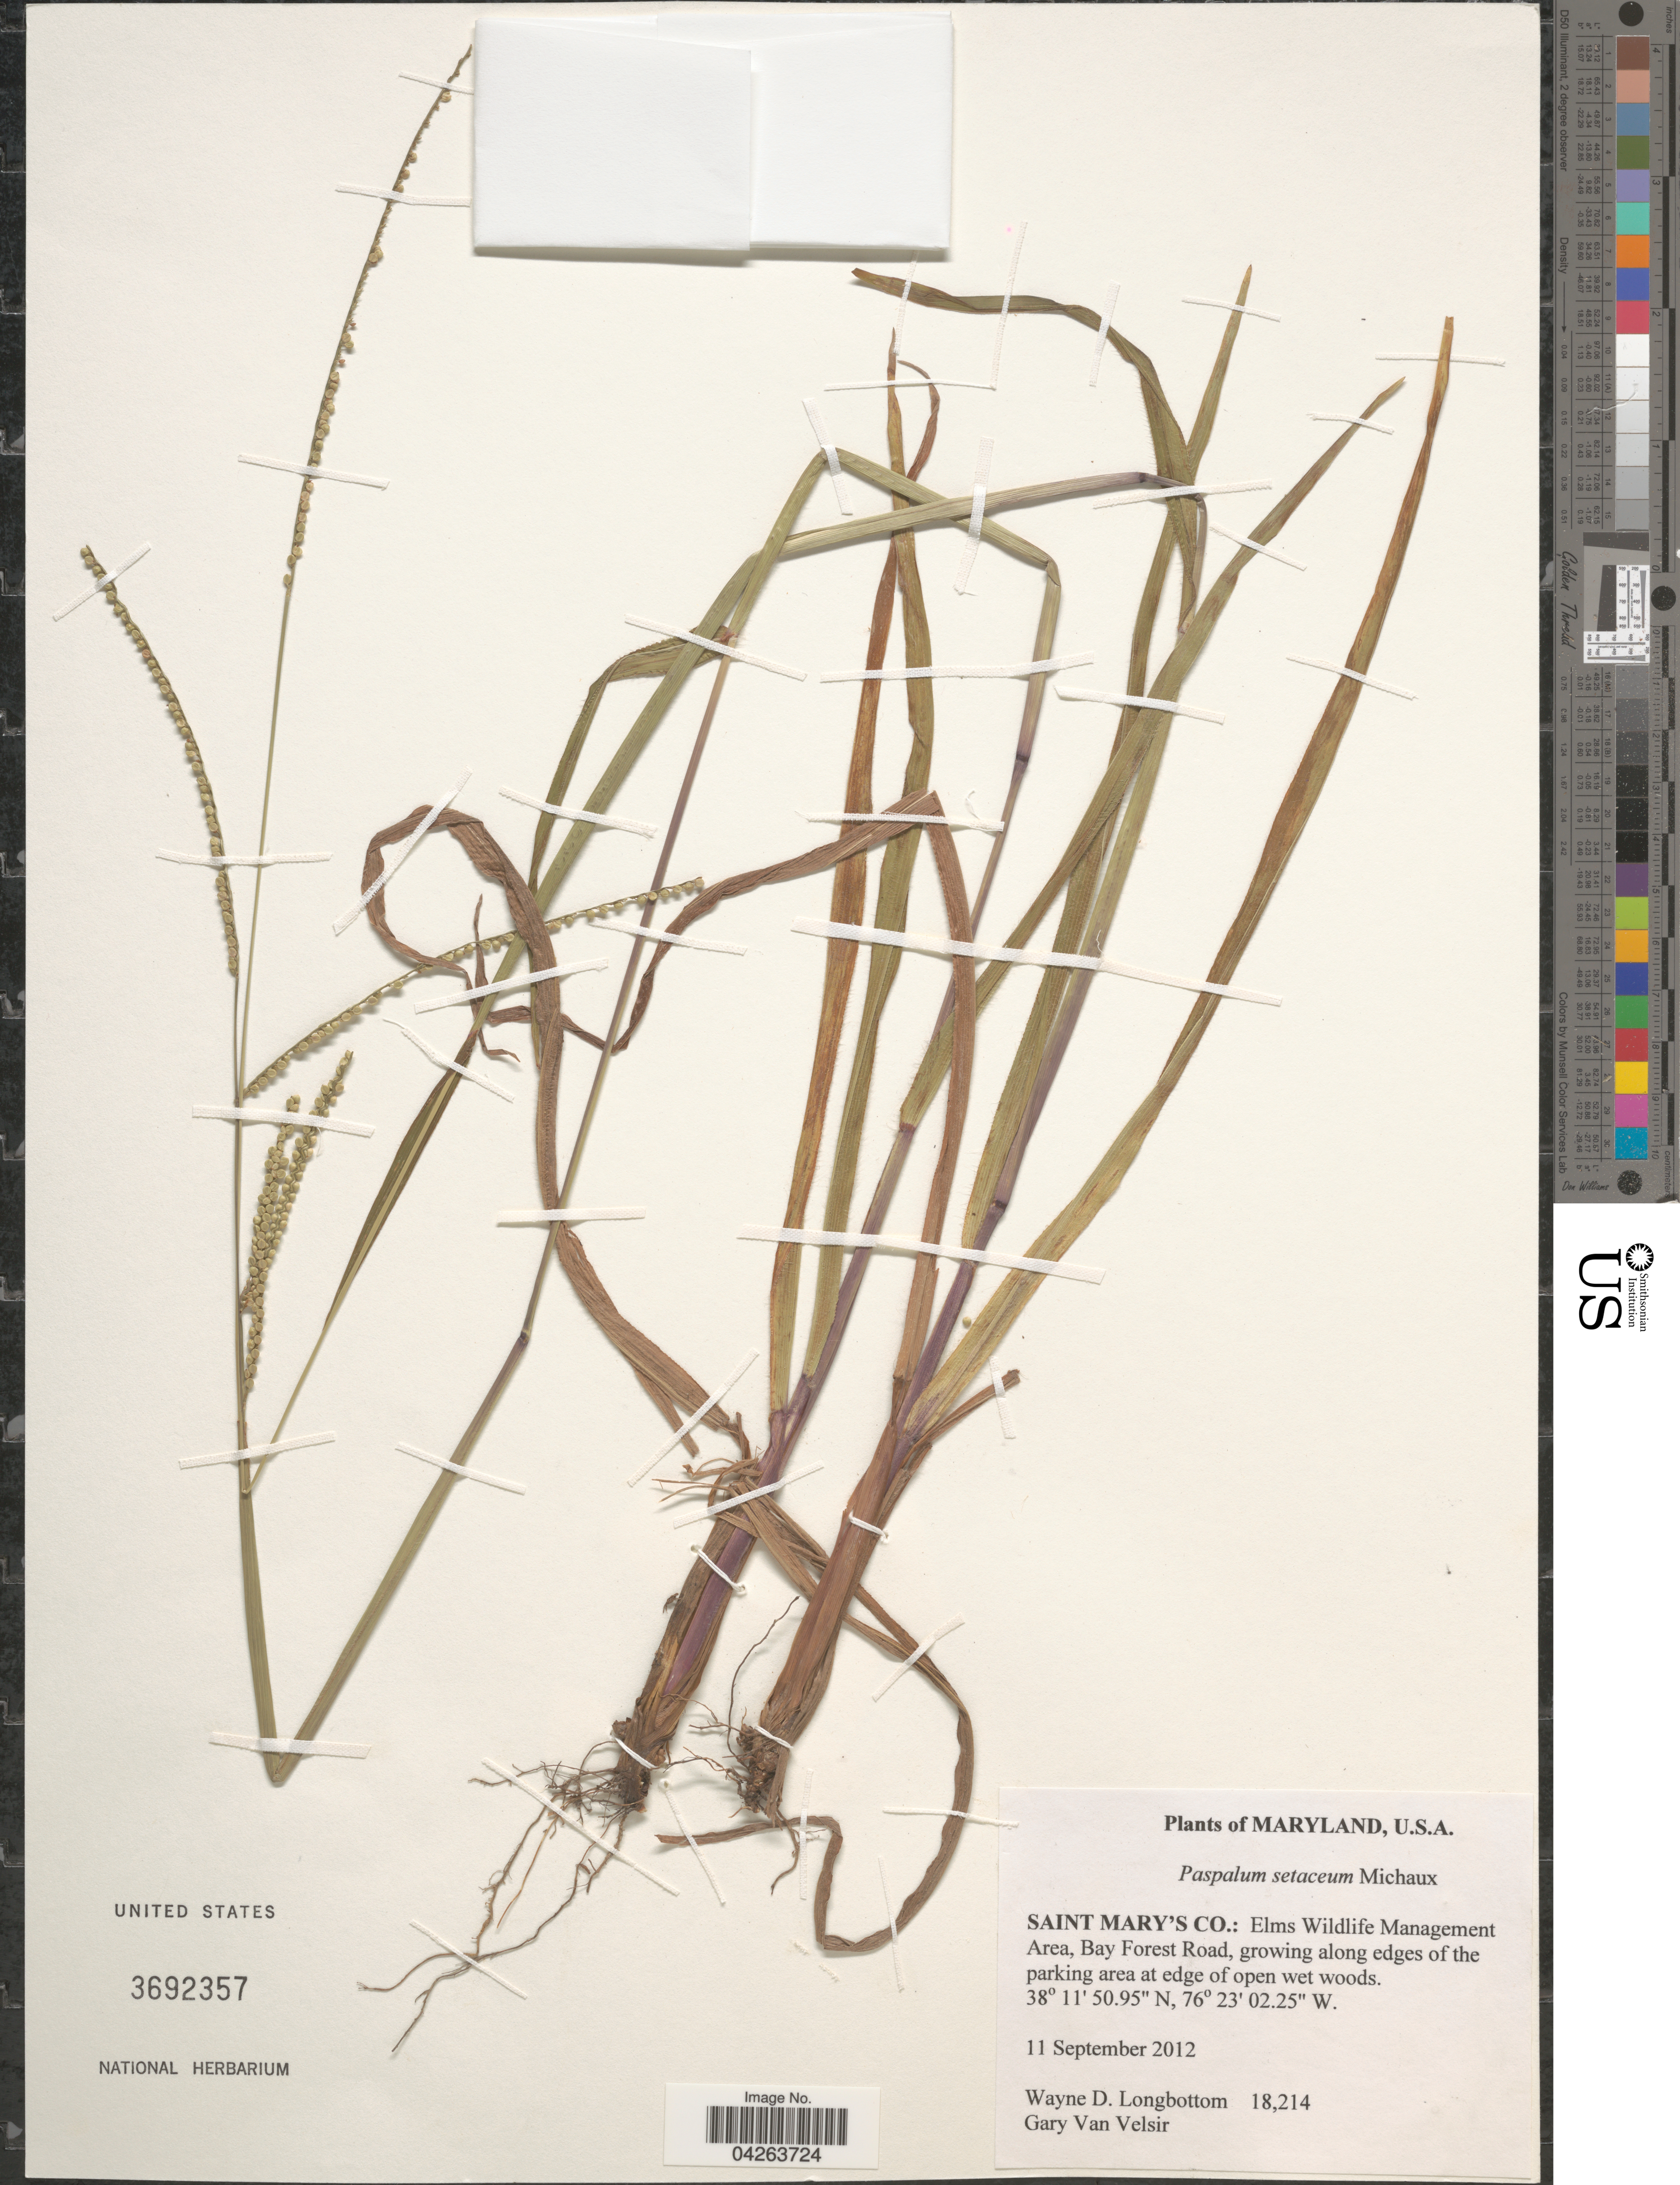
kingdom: Plantae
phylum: Tracheophyta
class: Liliopsida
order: Poales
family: Poaceae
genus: Paspalum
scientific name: Paspalum setaceum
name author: Michx.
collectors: W. D. Longbottom & G. Van Velsir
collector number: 18214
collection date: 2012-09-11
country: United States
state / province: Maryland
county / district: St. Mary's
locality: Saint Mary's Co.: Elms Wildlife Management Area, Bay Forest Road, growing along edges of the parking area at edge of open wet woods.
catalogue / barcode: US 3692357